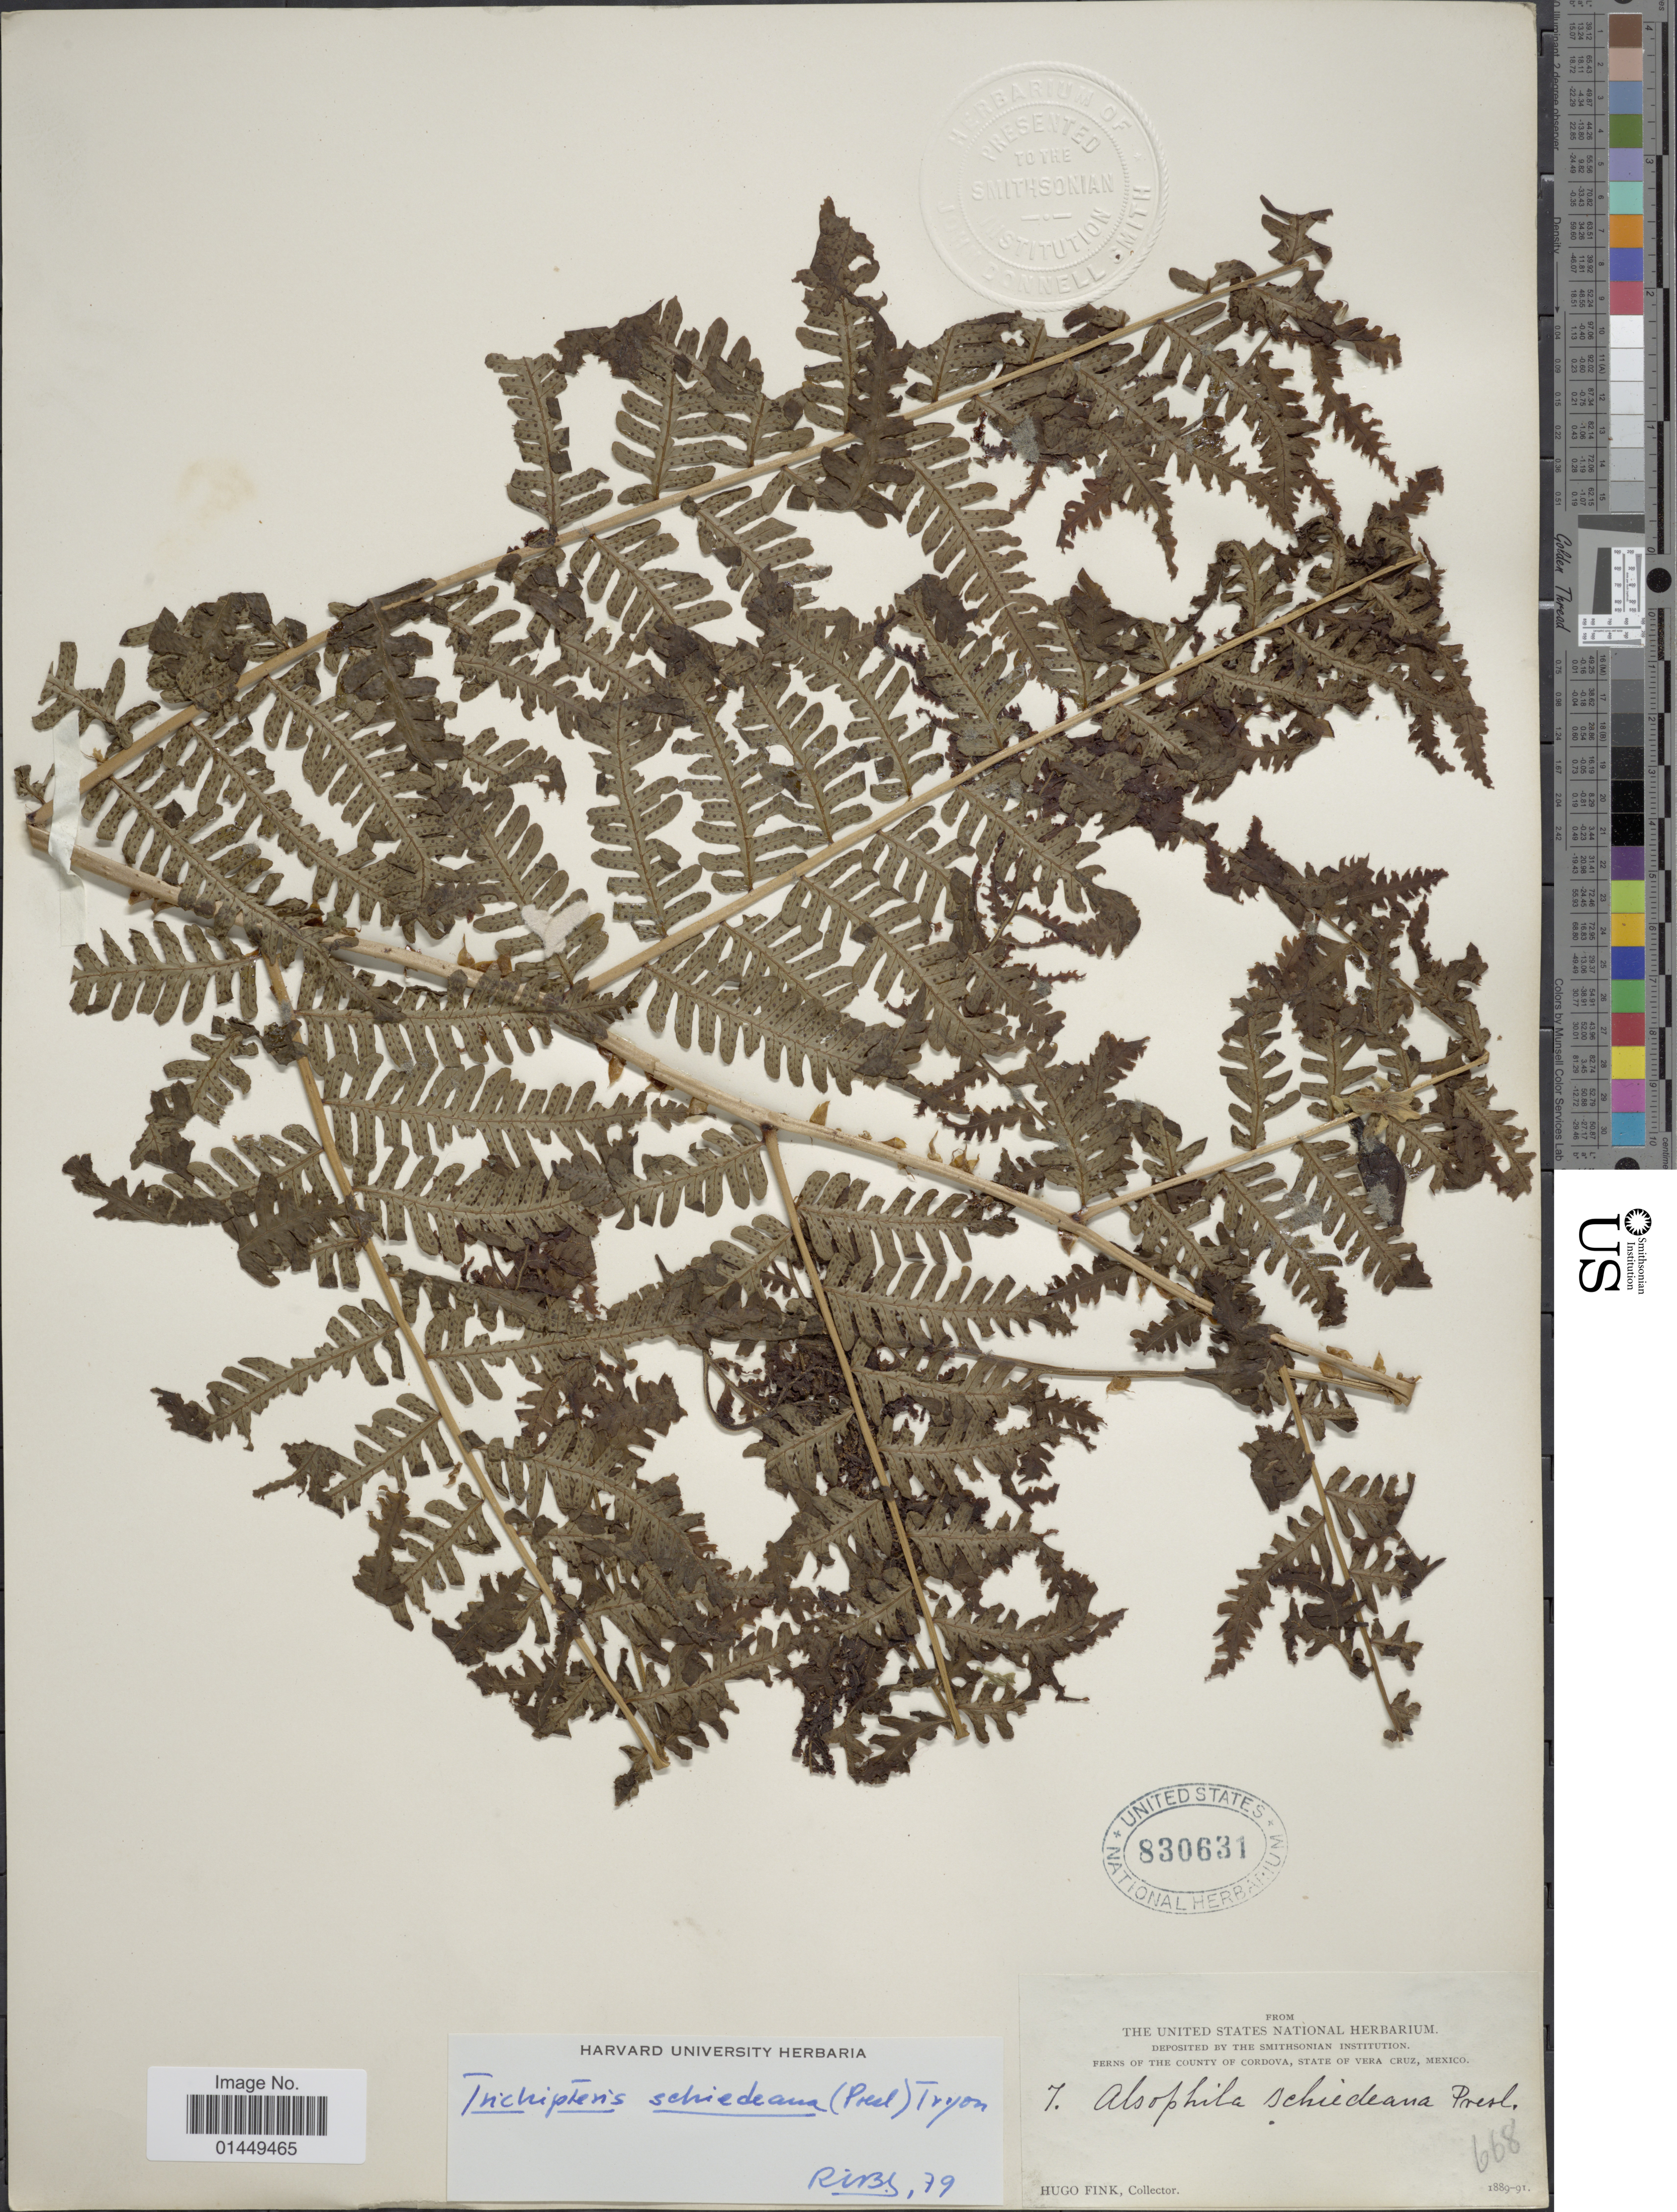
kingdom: Plantae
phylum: Tracheophyta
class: Polypodiopsida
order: Cyatheales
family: Cyatheaceae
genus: Cyathea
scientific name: Cyathea schiedeana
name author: (C. Presl) Domin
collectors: H. Fink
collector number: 7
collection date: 1889/1891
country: Mexico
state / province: Veracruz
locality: The County of Cordova, State of Vera Cruz, Mexico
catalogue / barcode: US 830631